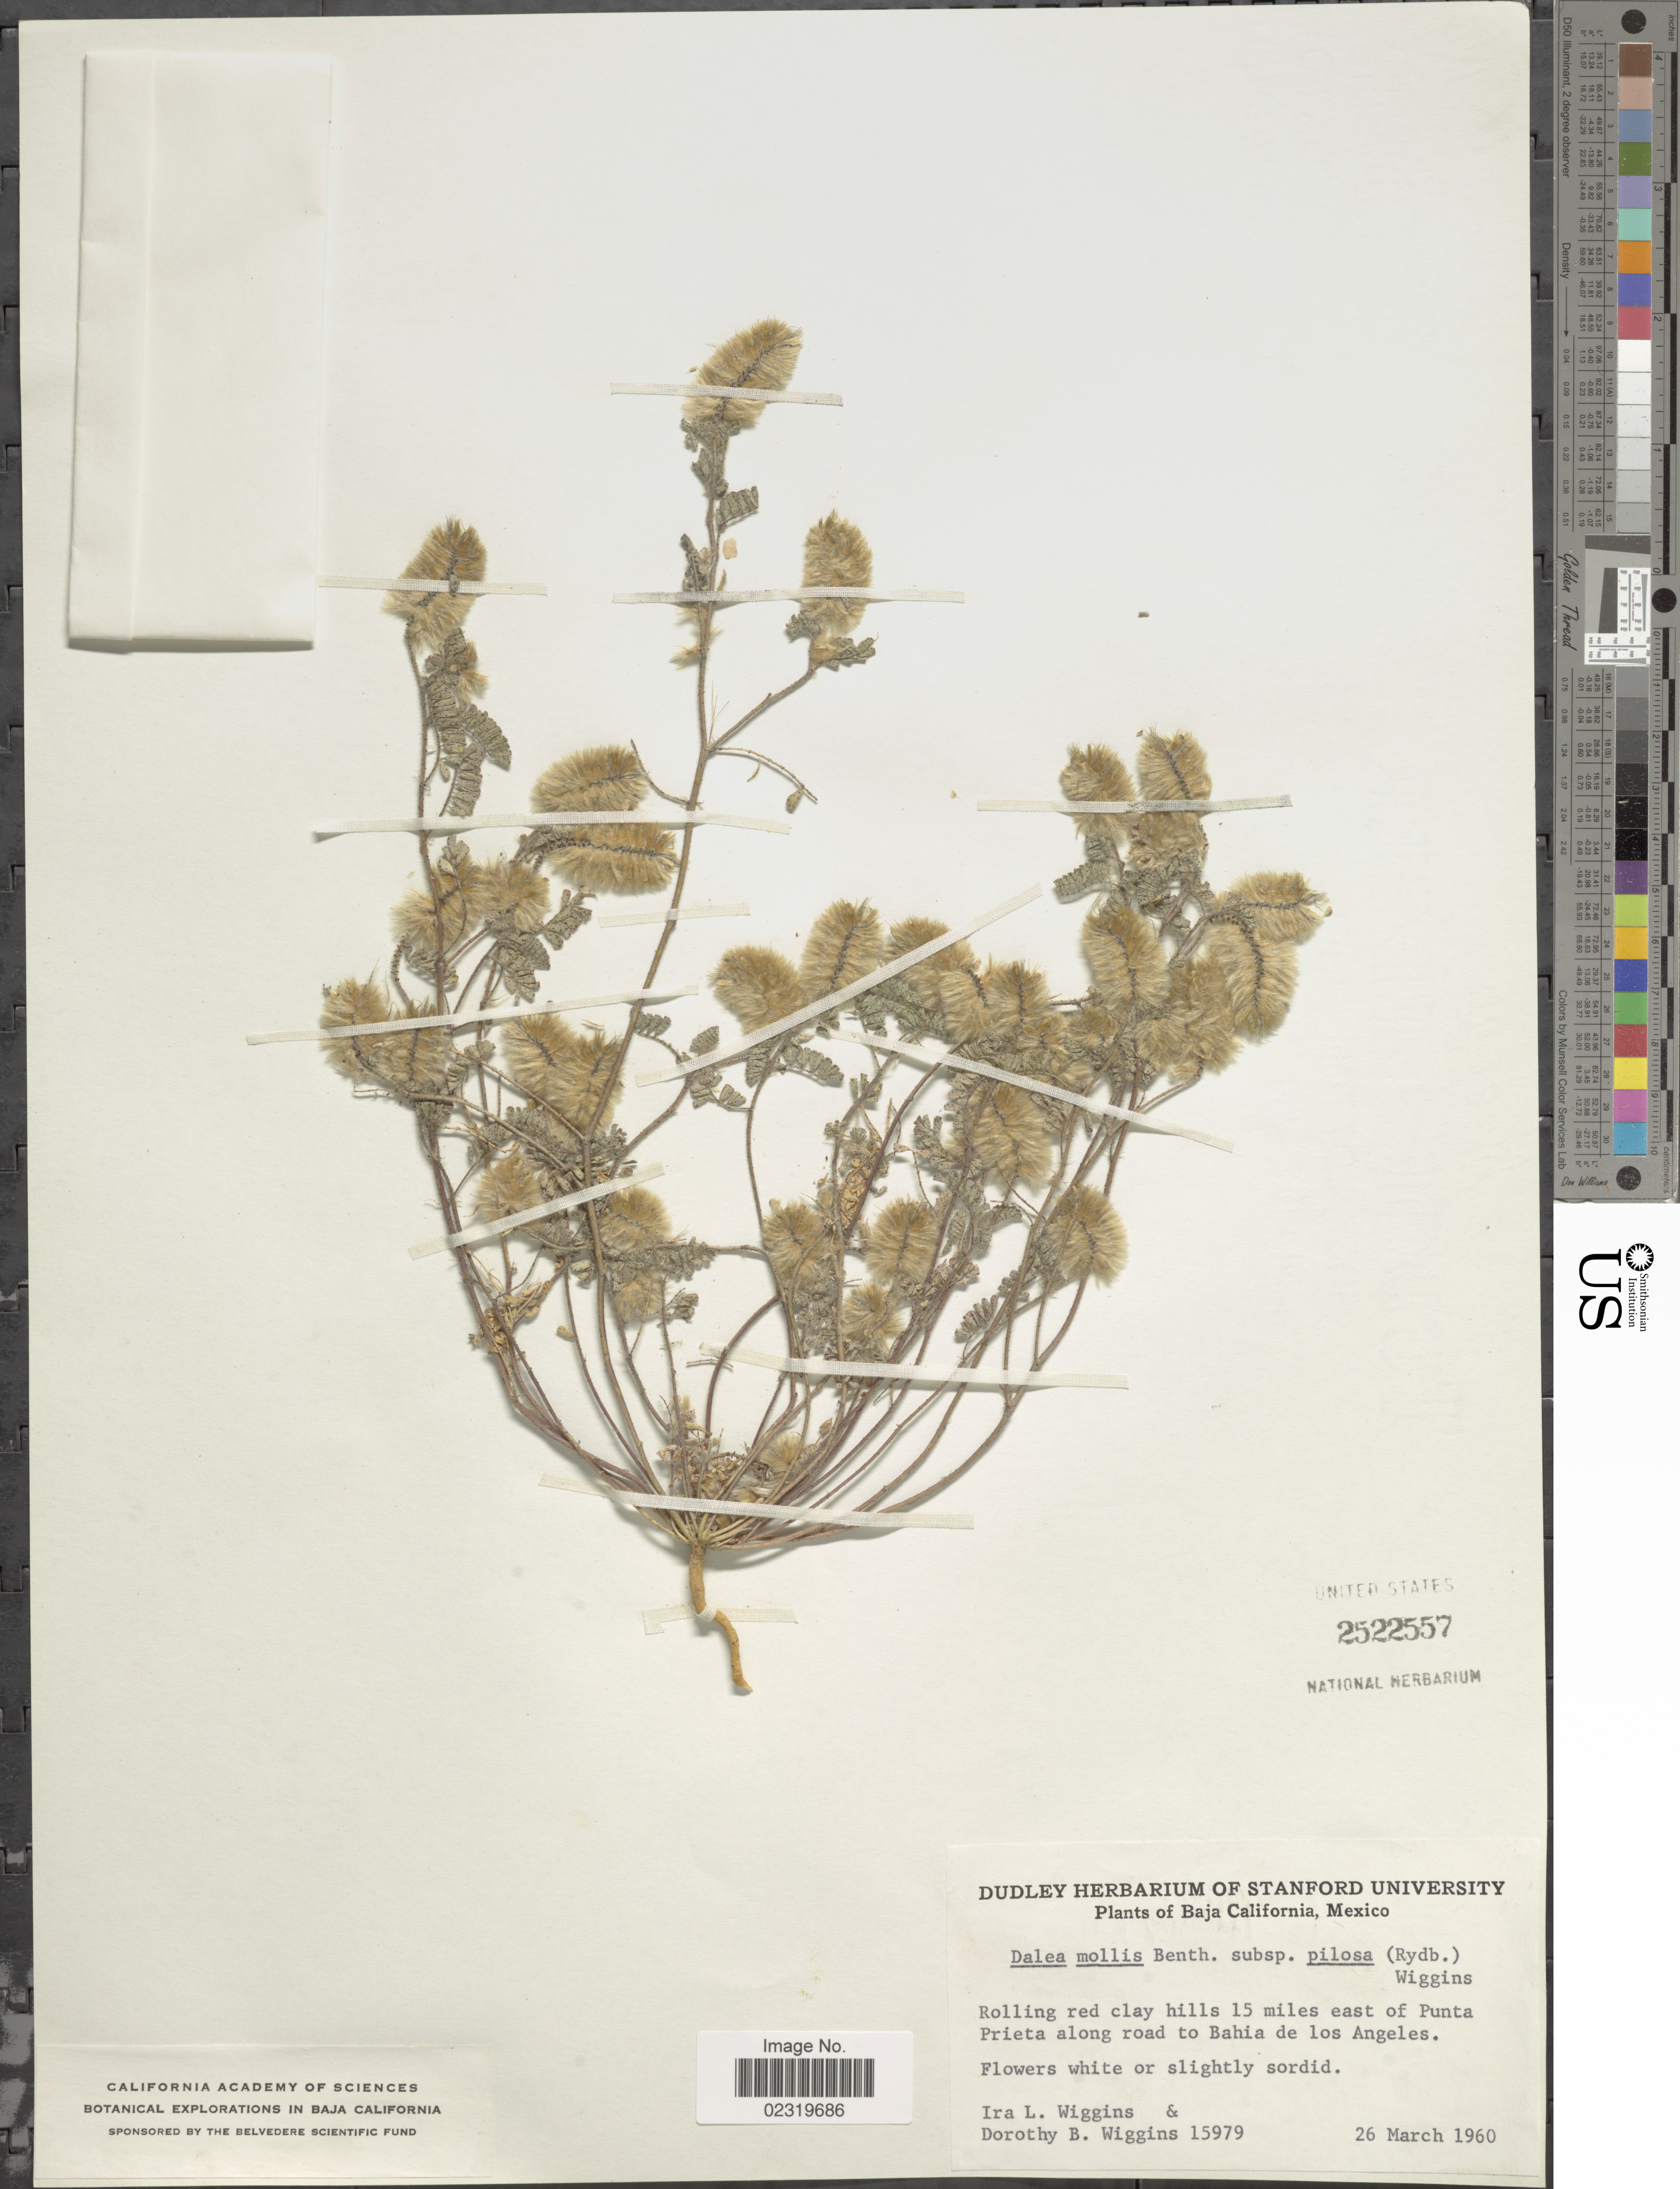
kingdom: Plantae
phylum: Tracheophyta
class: Magnoliopsida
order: Fabales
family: Fabaceae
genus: Dalea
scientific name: Dalea mollis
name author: Benth.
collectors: I. L. Wiggins & D. B. Wiggins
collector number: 15979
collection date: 1960-03-26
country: Mexico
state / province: Baja California Norte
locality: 15 miles east of Punta Prieta along road to Bahia de los Angeles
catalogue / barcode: US 2522557